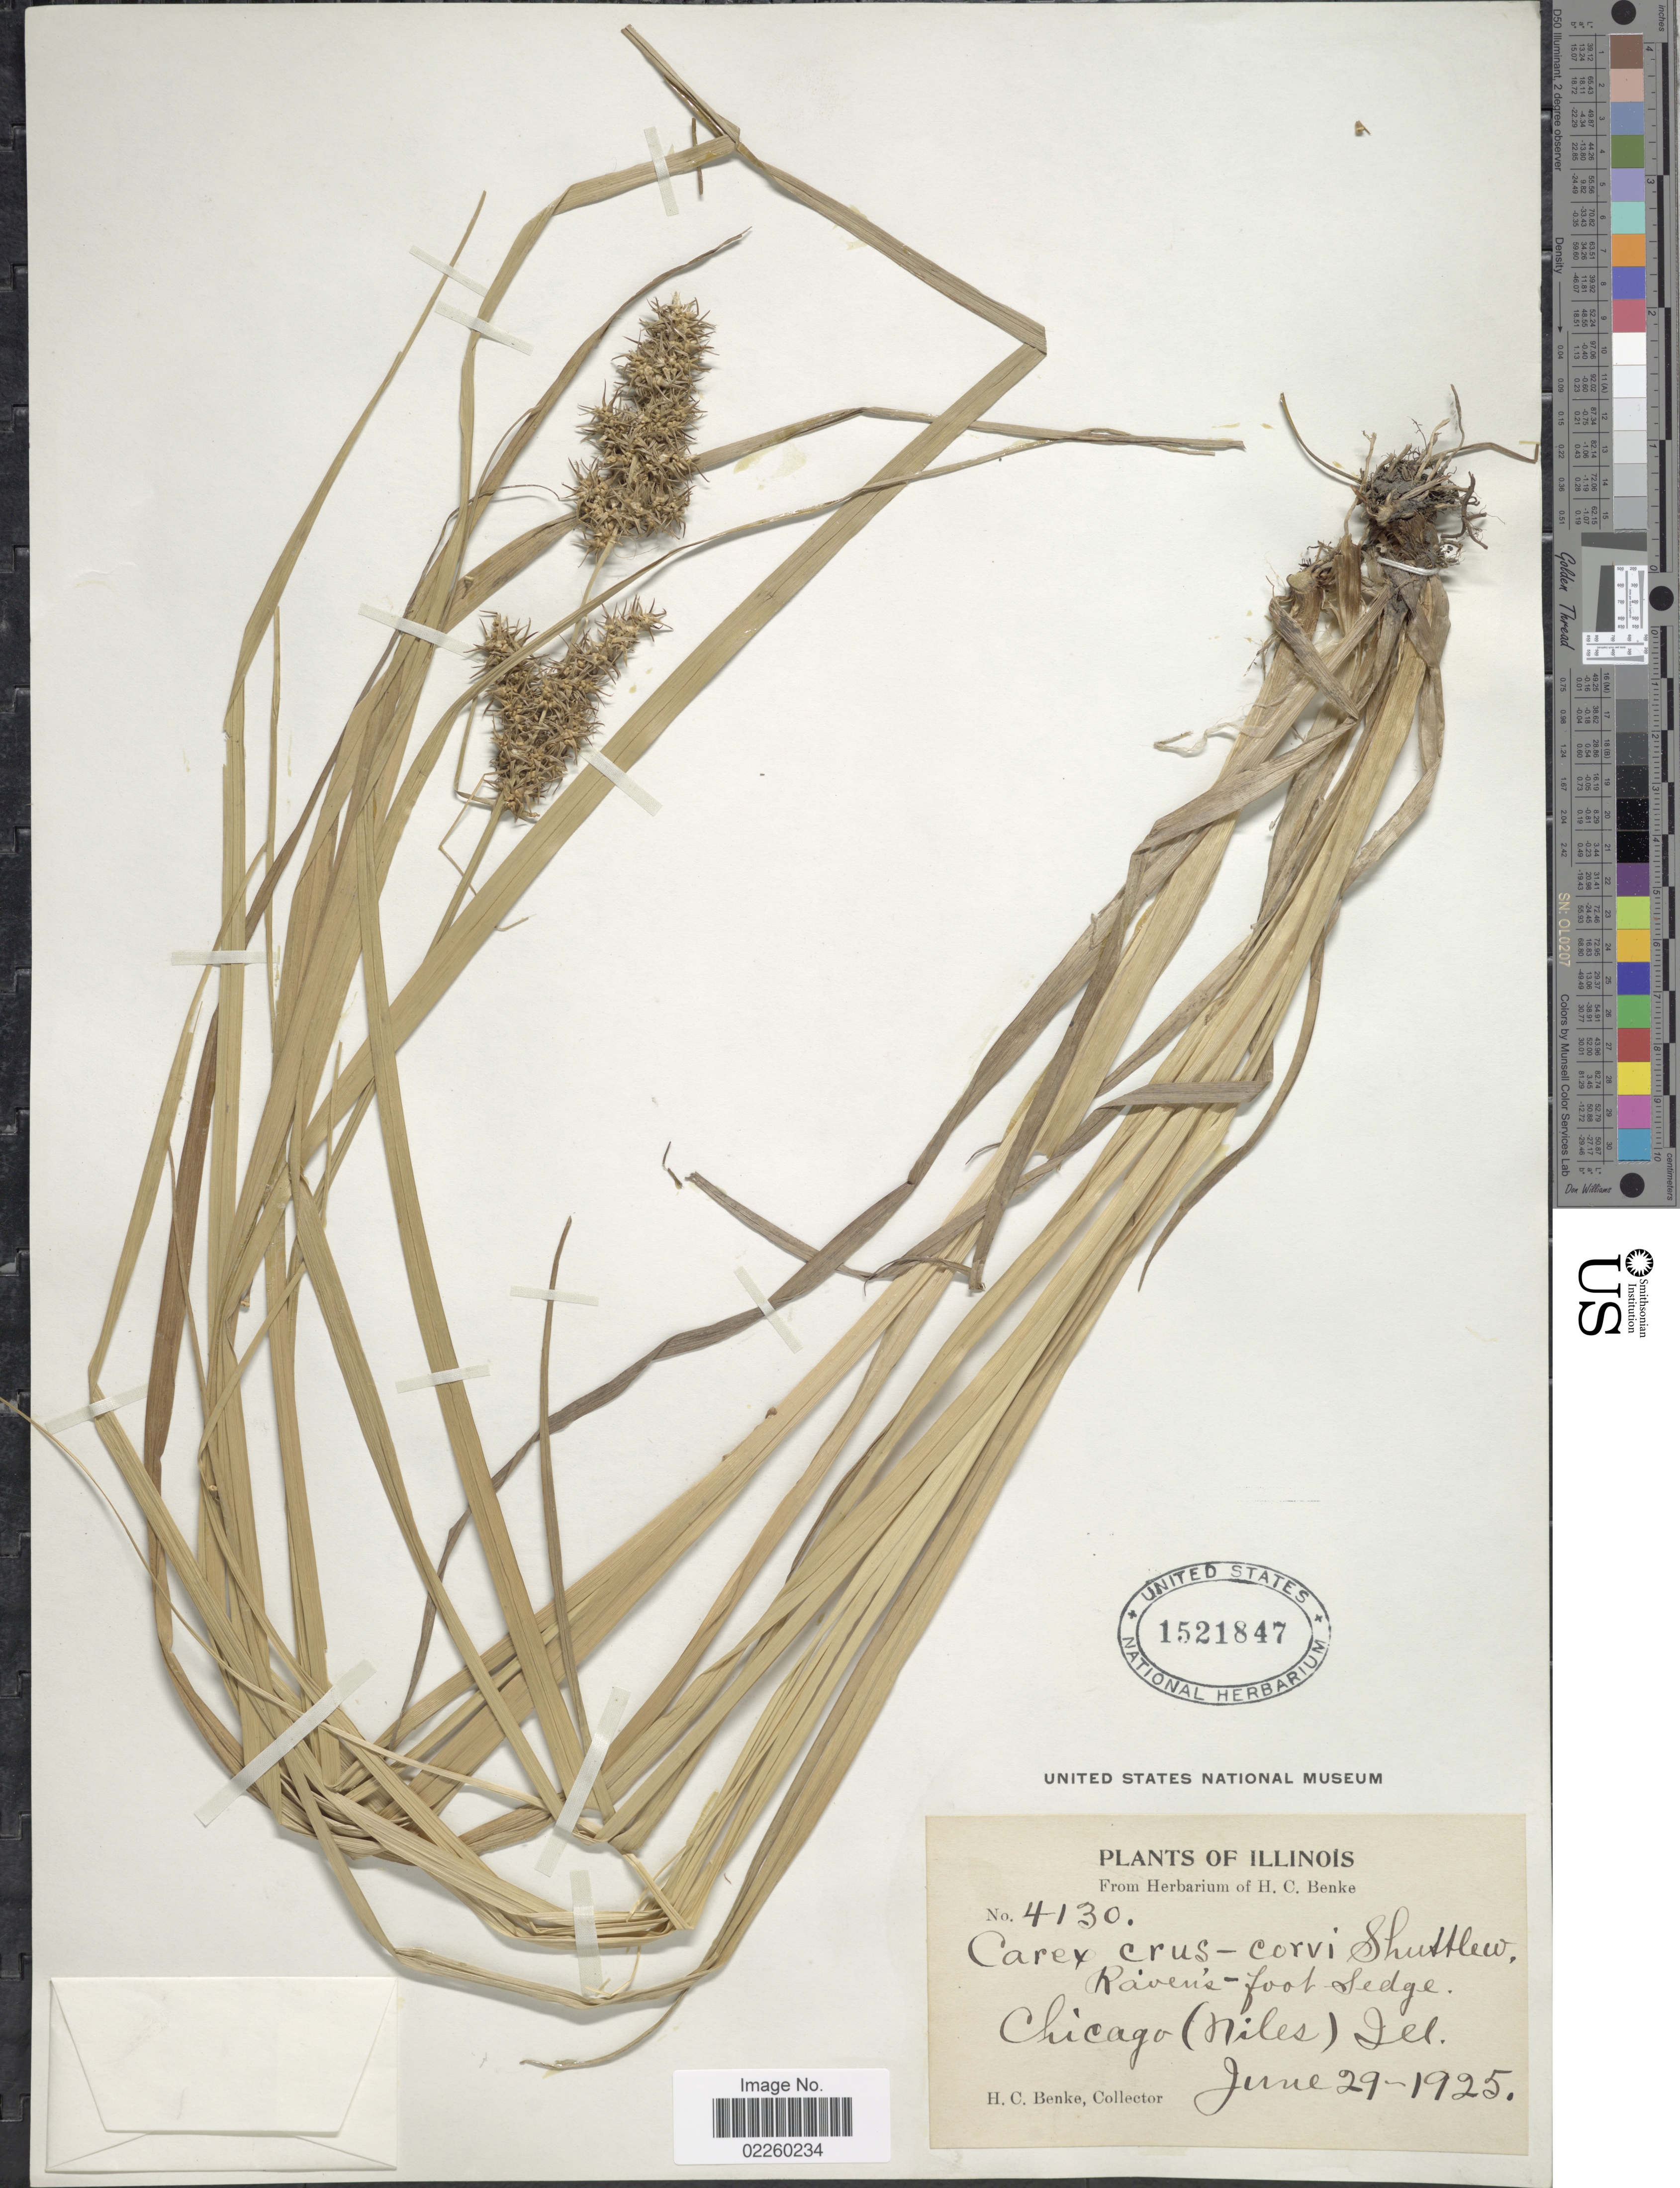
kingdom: Plantae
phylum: Tracheophyta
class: Liliopsida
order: Poales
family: Cyperaceae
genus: Carex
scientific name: Carex crus-corvi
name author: Shuttlew. ex Kunze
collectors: H. Benke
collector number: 4130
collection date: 1925-06-29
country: United States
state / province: Illinois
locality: Chicago (Niles) Ill.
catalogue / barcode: US 1521847